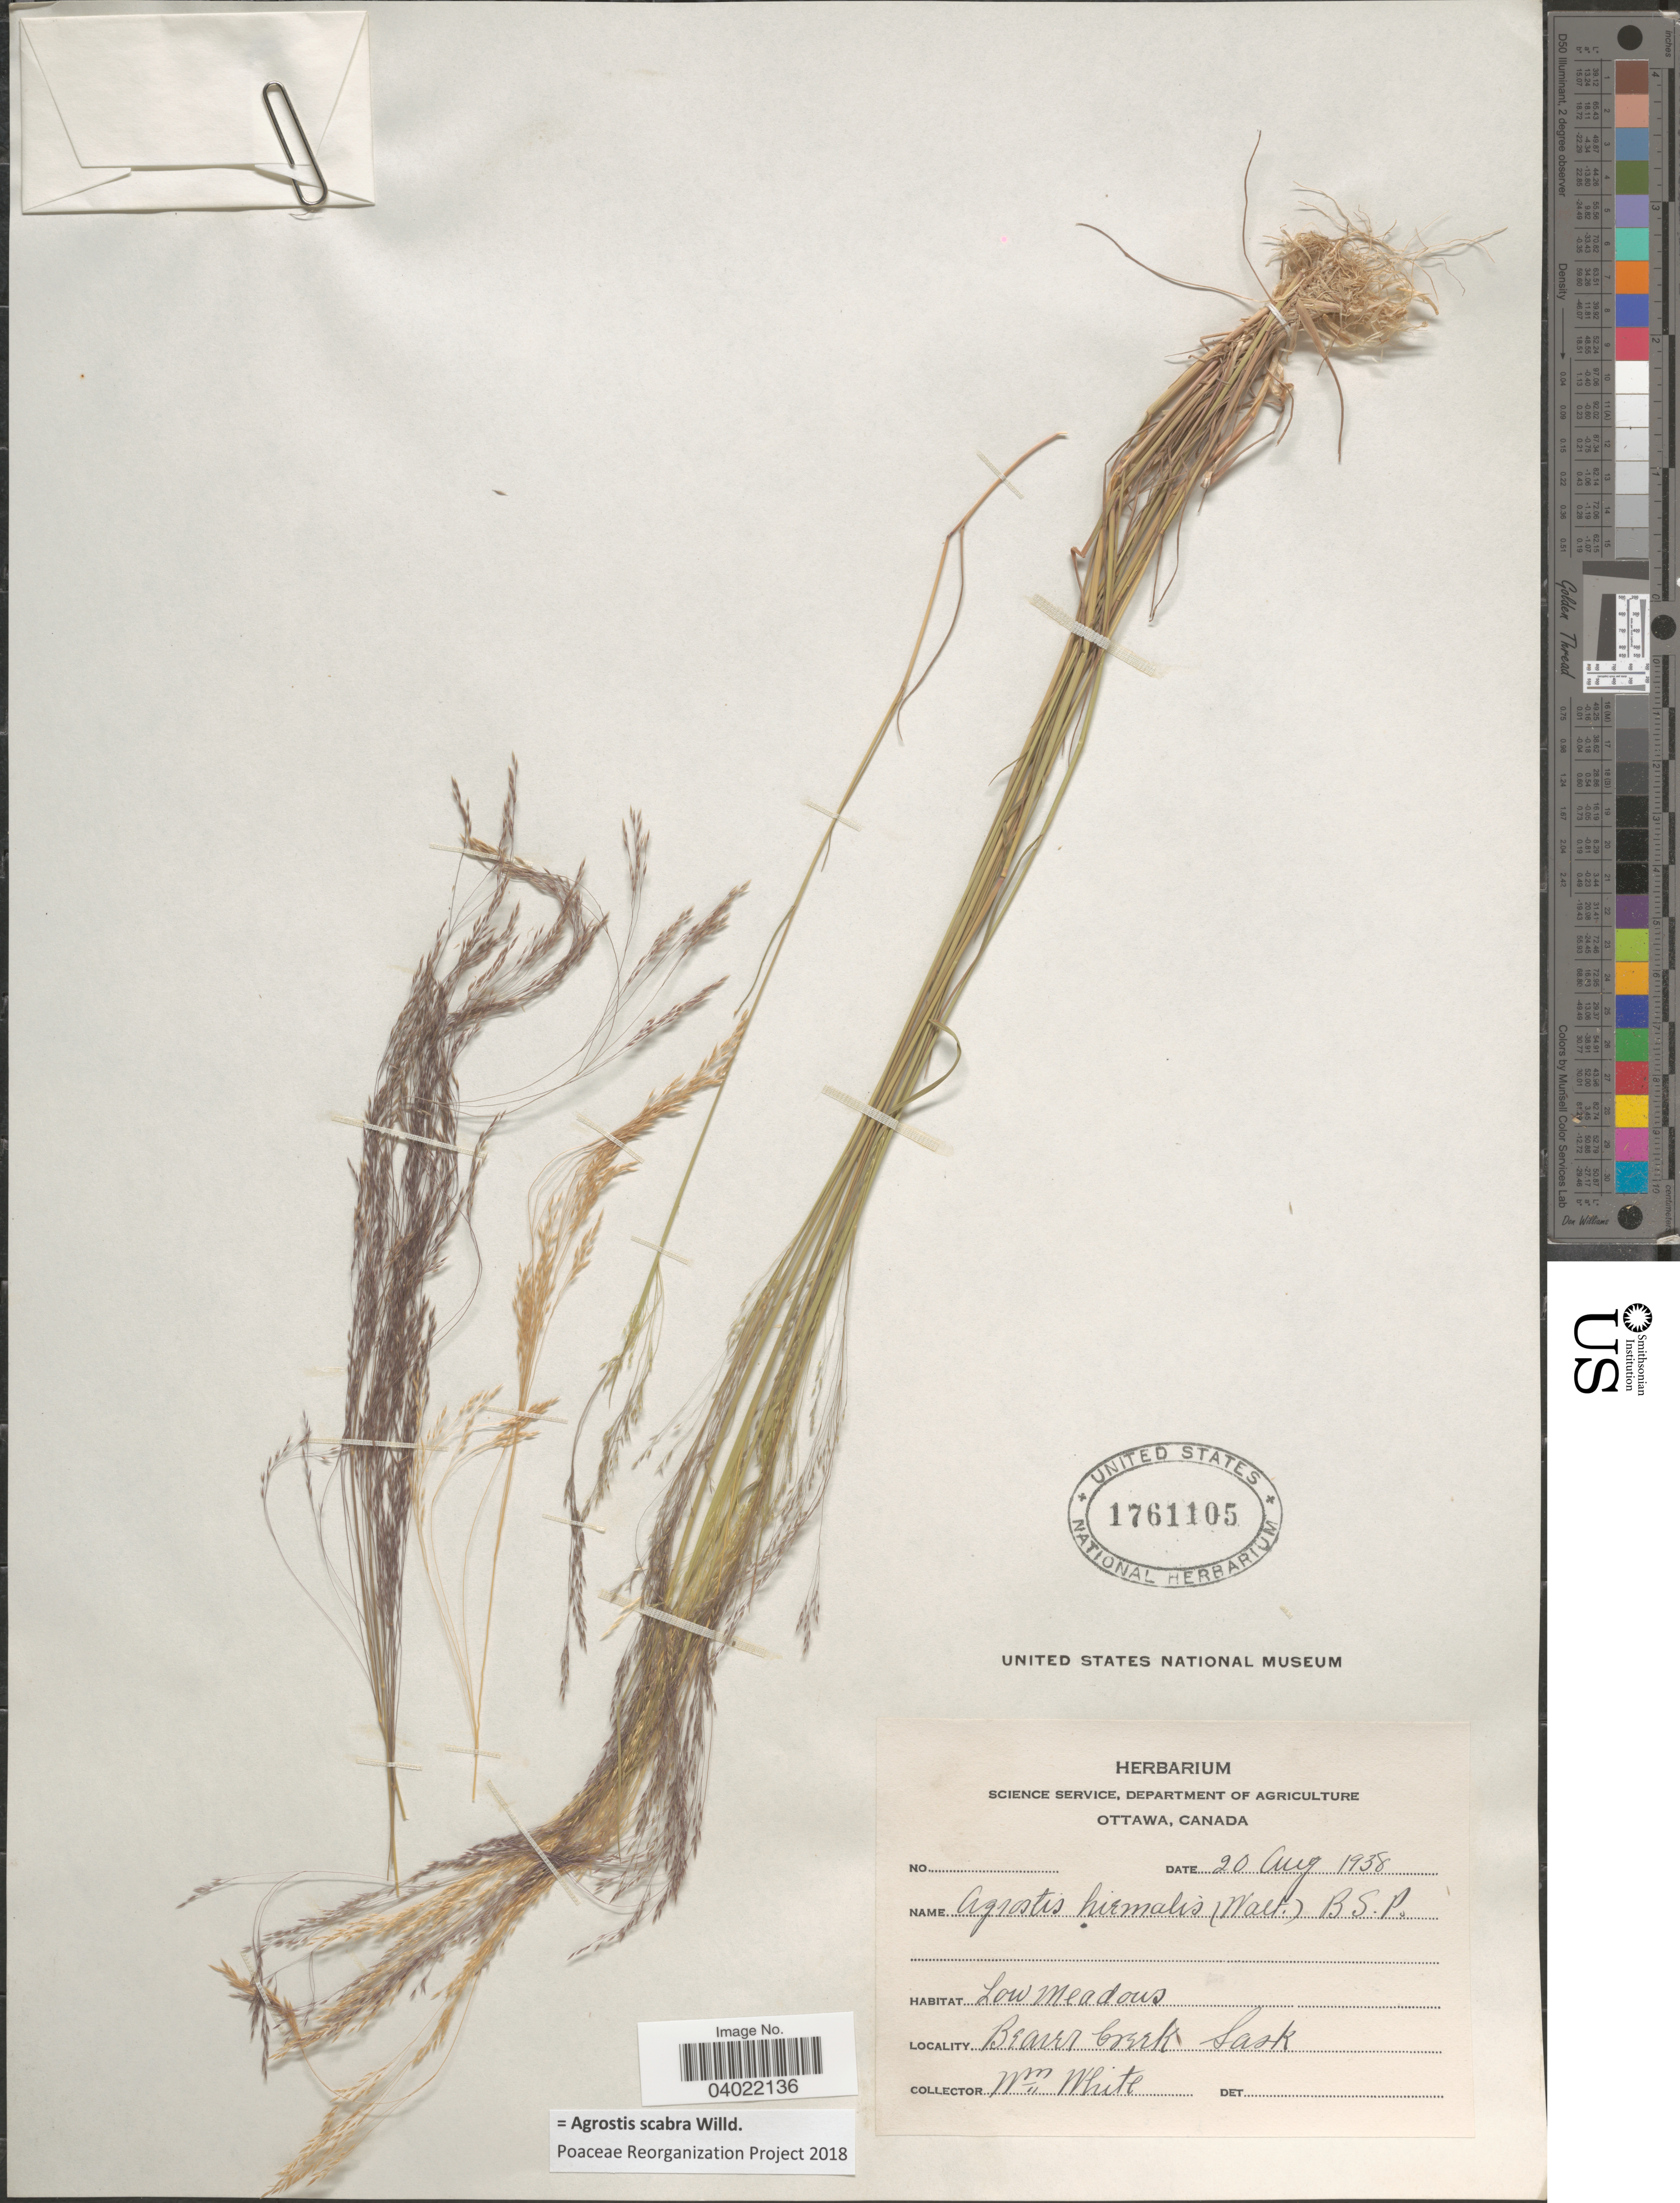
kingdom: Plantae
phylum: Tracheophyta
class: Liliopsida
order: Poales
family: Poaceae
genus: Agrostis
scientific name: Agrostis scabra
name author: Willd.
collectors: W. White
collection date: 1938-08-20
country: Canada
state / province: Saskatchewan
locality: Beaver Creek.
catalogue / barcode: US 1761105